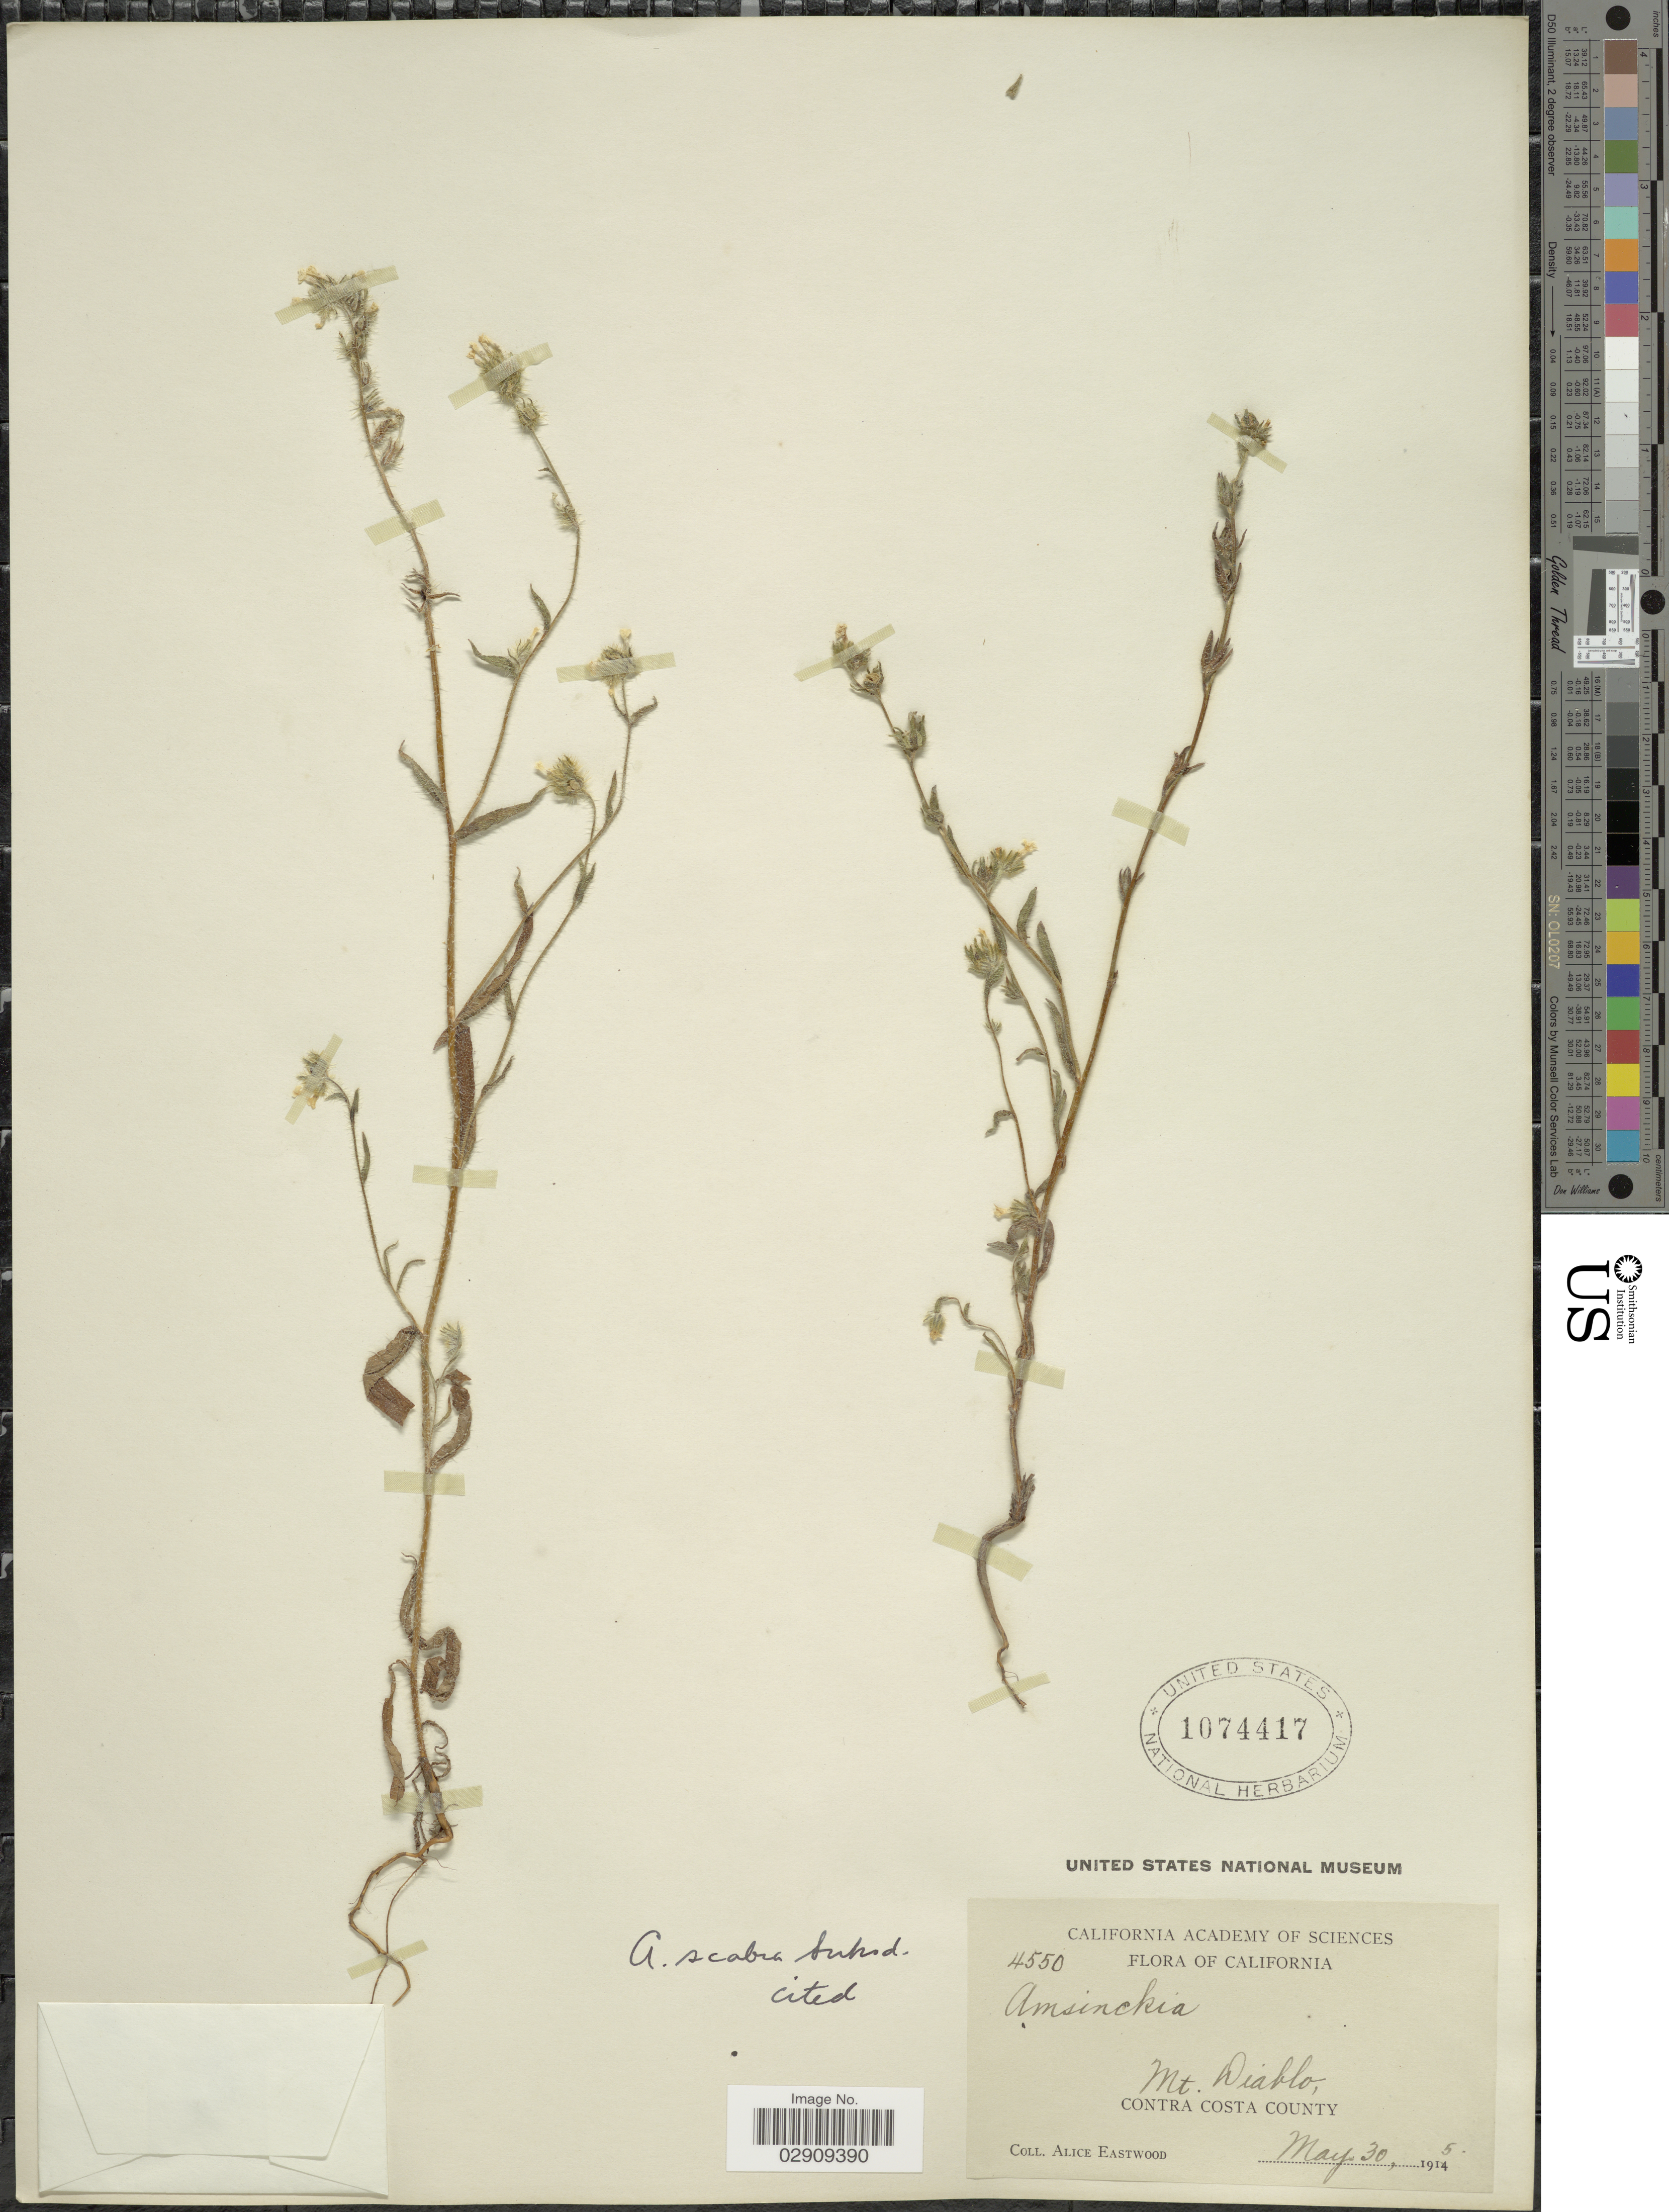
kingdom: Plantae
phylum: Tracheophyta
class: Magnoliopsida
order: Boraginales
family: Boraginaceae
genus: Amsinckia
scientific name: Amsinckia menziesii var. intermedia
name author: (Fisch. & C.A. Mey.) Ganders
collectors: A. Eastwood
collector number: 4550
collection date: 1915-05-30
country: United States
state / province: California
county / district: Contra Costa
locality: Mt. Diablo, Contra Costa County.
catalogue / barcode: US 1074417